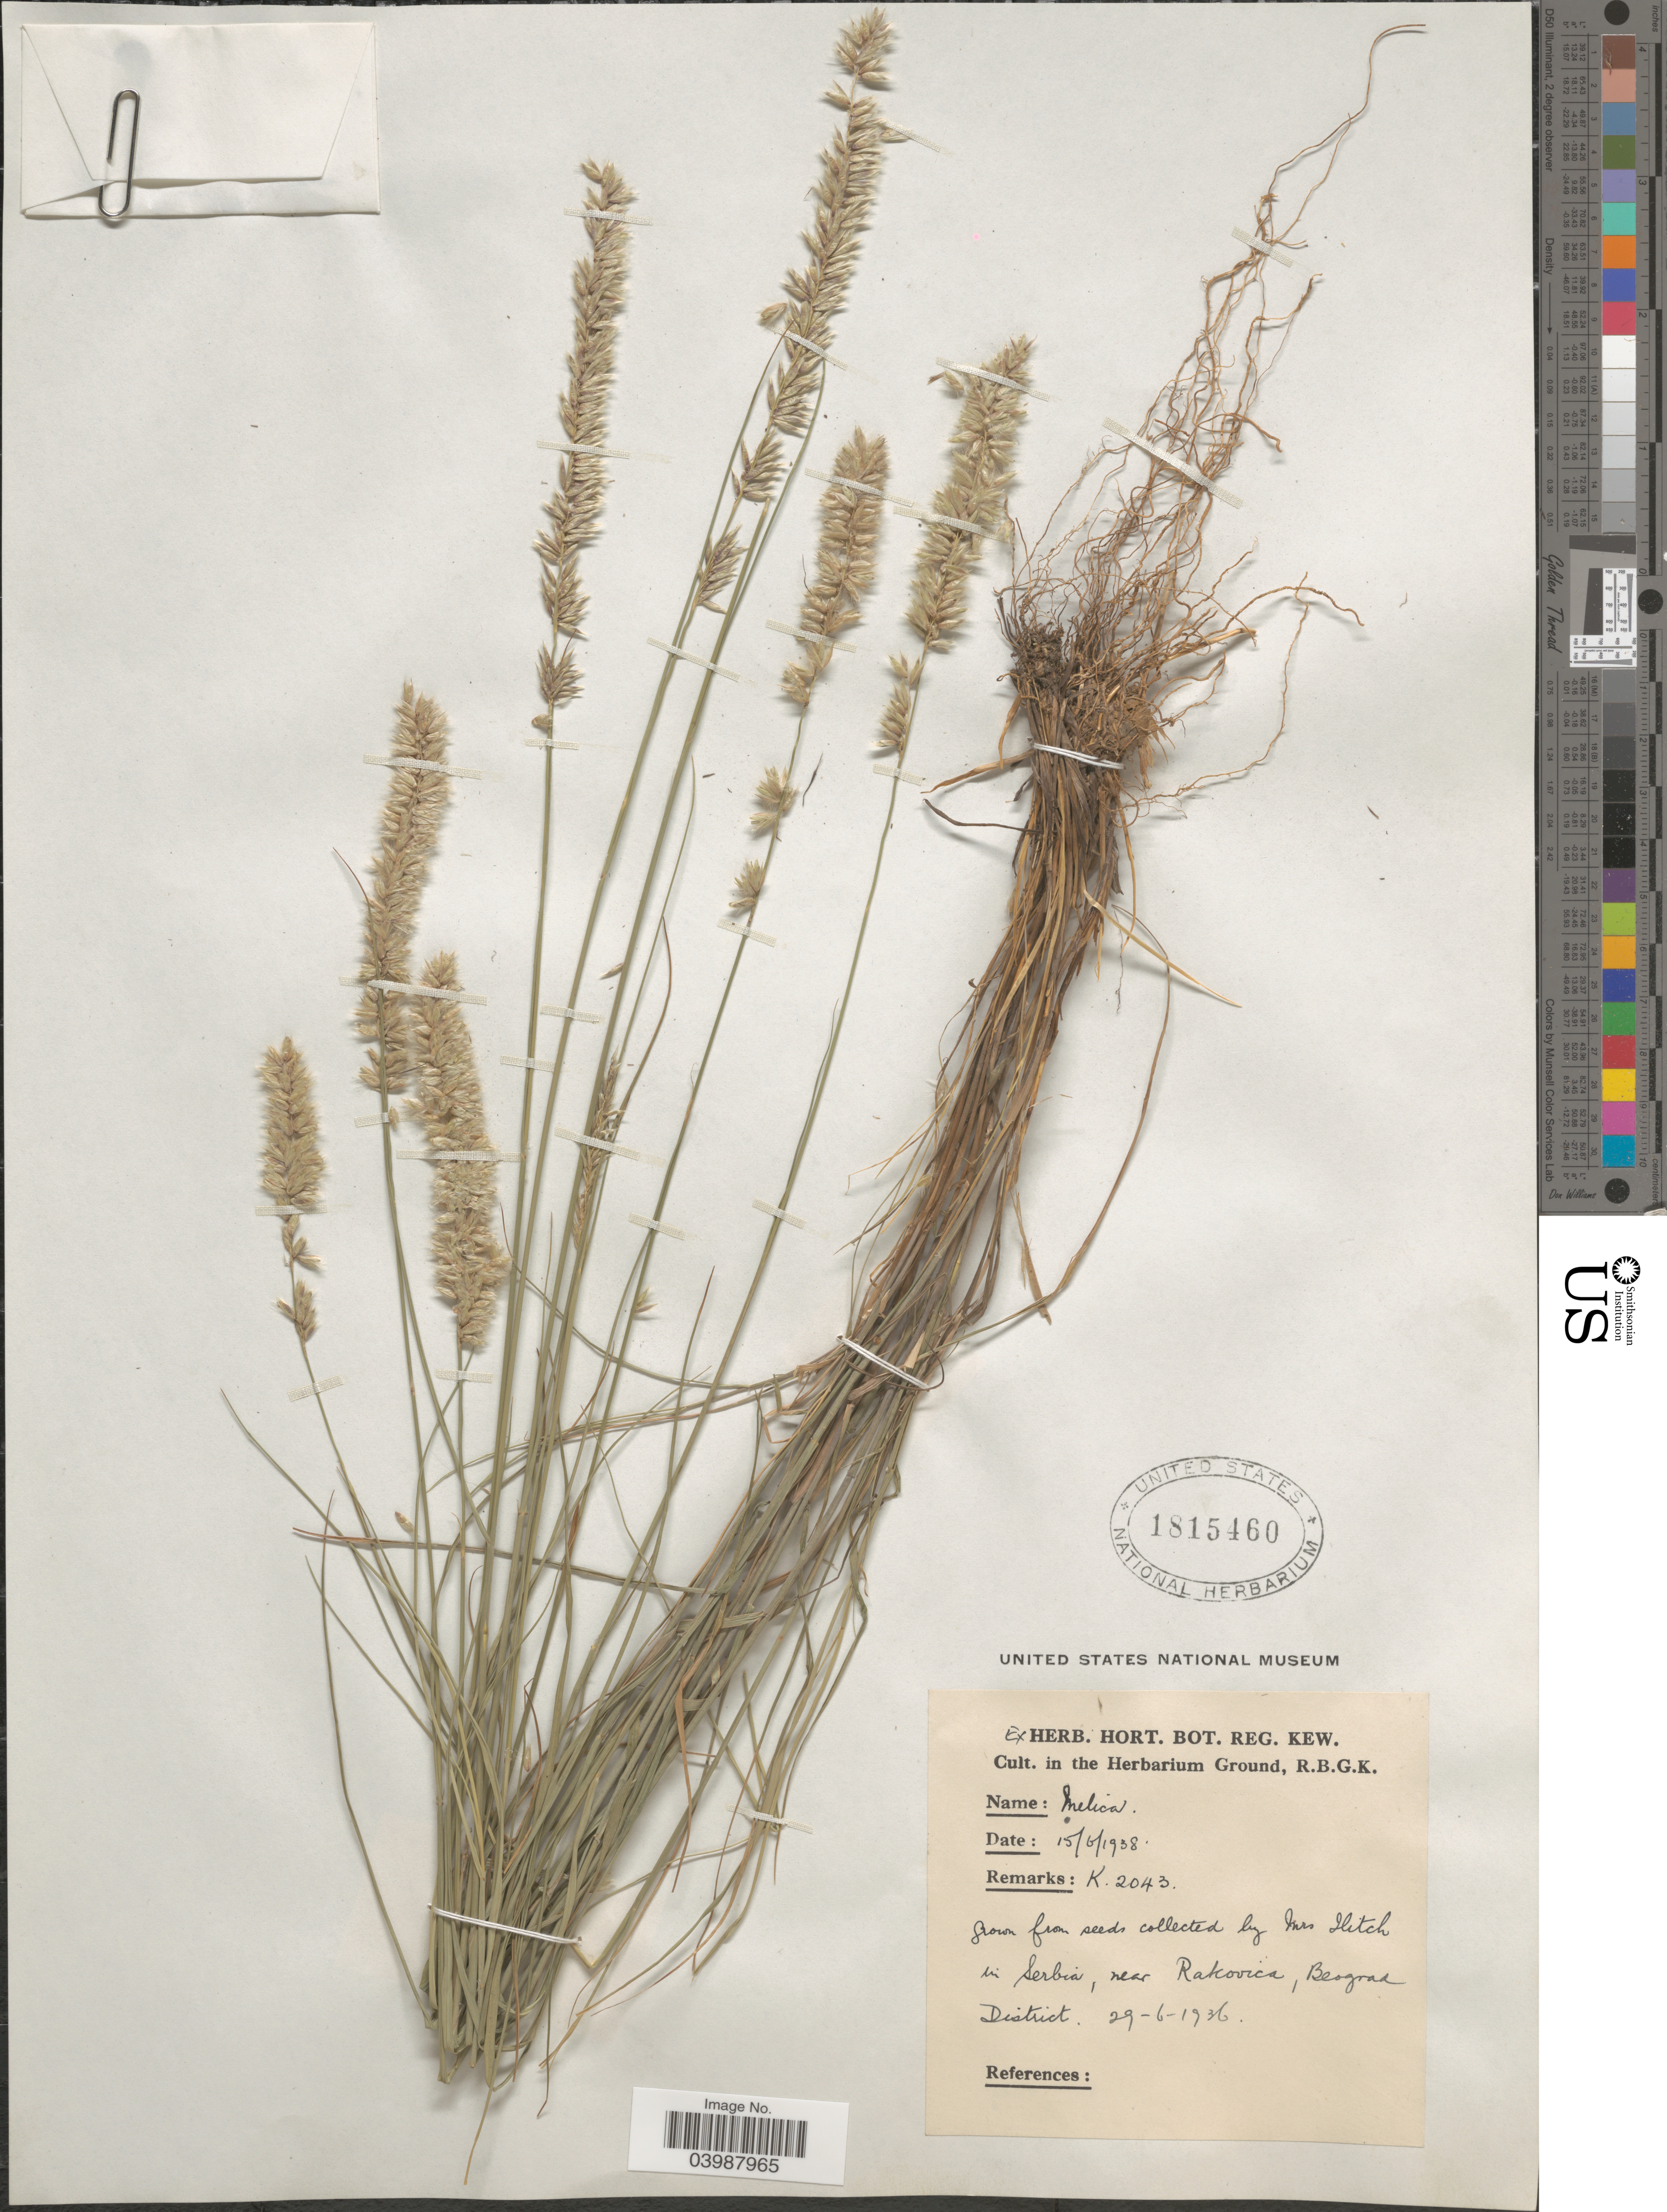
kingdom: Plantae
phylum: Tracheophyta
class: Liliopsida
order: Poales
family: Poaceae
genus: Melica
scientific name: Melica sp.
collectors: Hitch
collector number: K2043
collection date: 1938-06-15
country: Serbia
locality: In the Herbarium Ground. In Serbia, near Rakovica, Beograd District.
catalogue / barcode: US 1815460